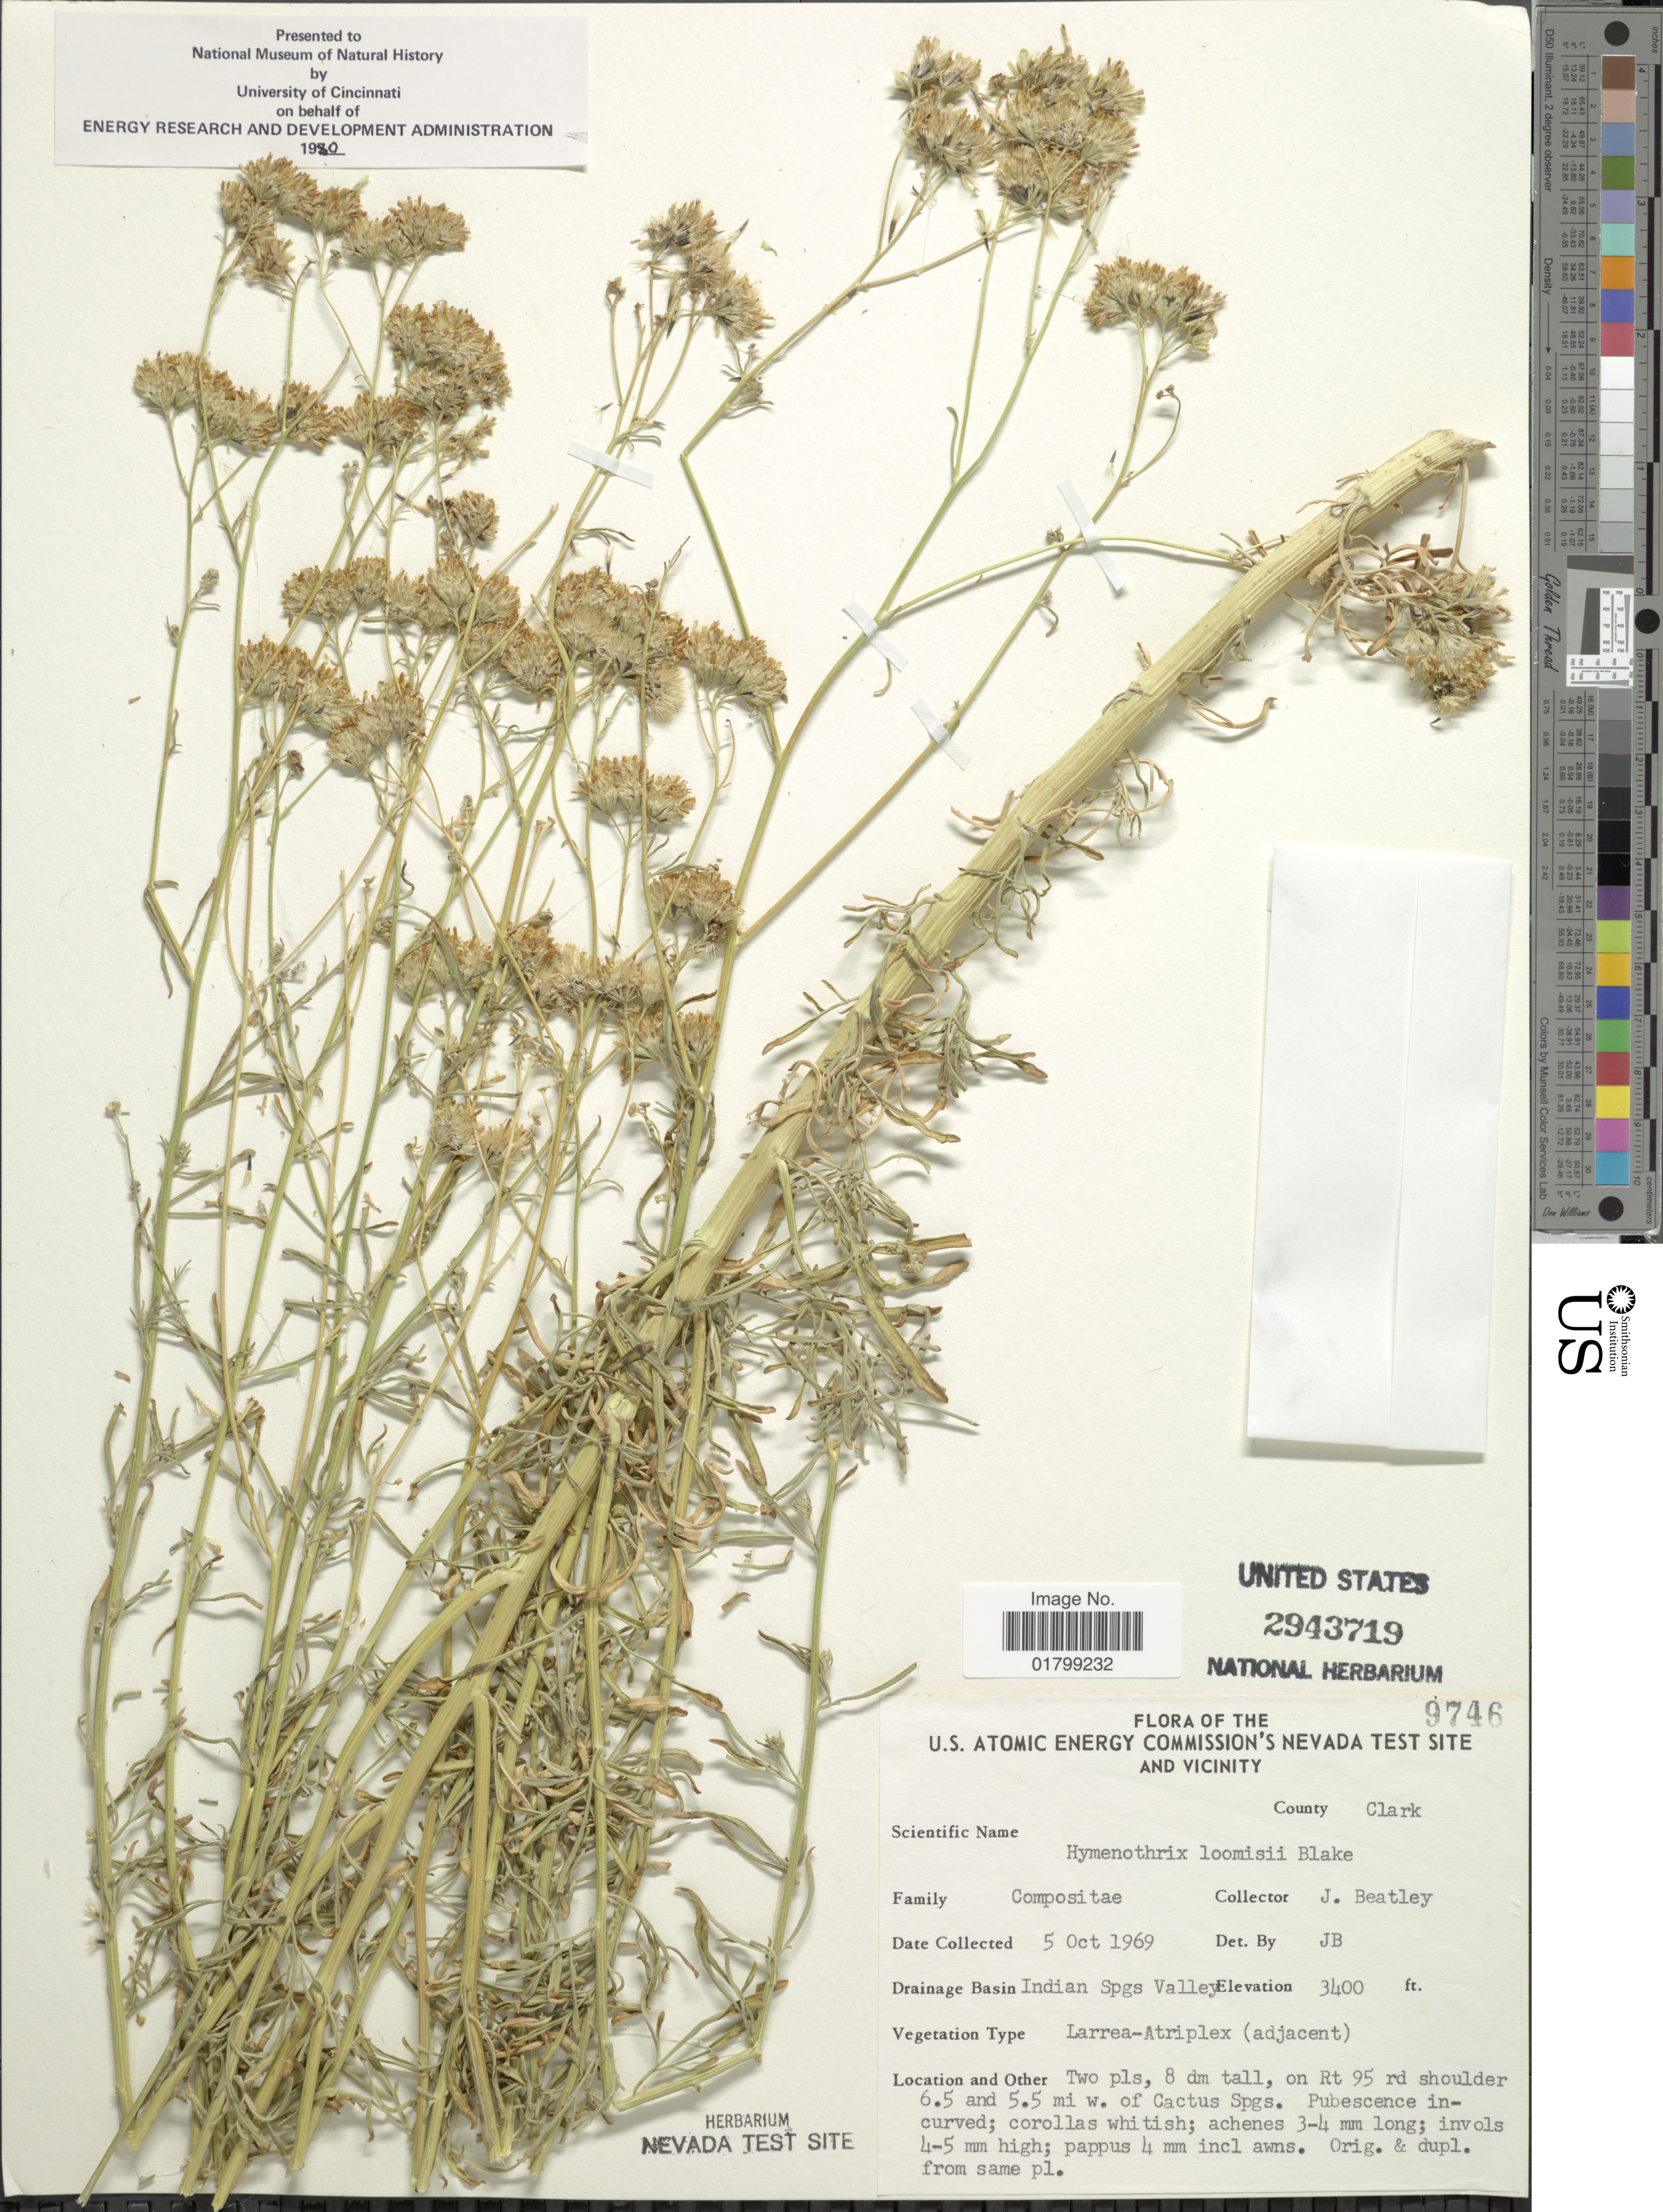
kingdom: Plantae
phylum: Tracheophyta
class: Magnoliopsida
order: Asterales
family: Asteraceae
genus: Hymenothrix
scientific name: Hymenothrix loomisii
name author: S.F. Blake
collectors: J. C. Beatley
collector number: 9746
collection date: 1969-10-05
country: United States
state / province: Nevada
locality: U.S. Atomic Energy Commission's Nevada Test Site and vicinity, County Clark, Indian Springs Valley, on Rt 95 rd shoulder 6.5 and 5.5 mi w. of Cactus Spgs.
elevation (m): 1036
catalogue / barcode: US 2943719